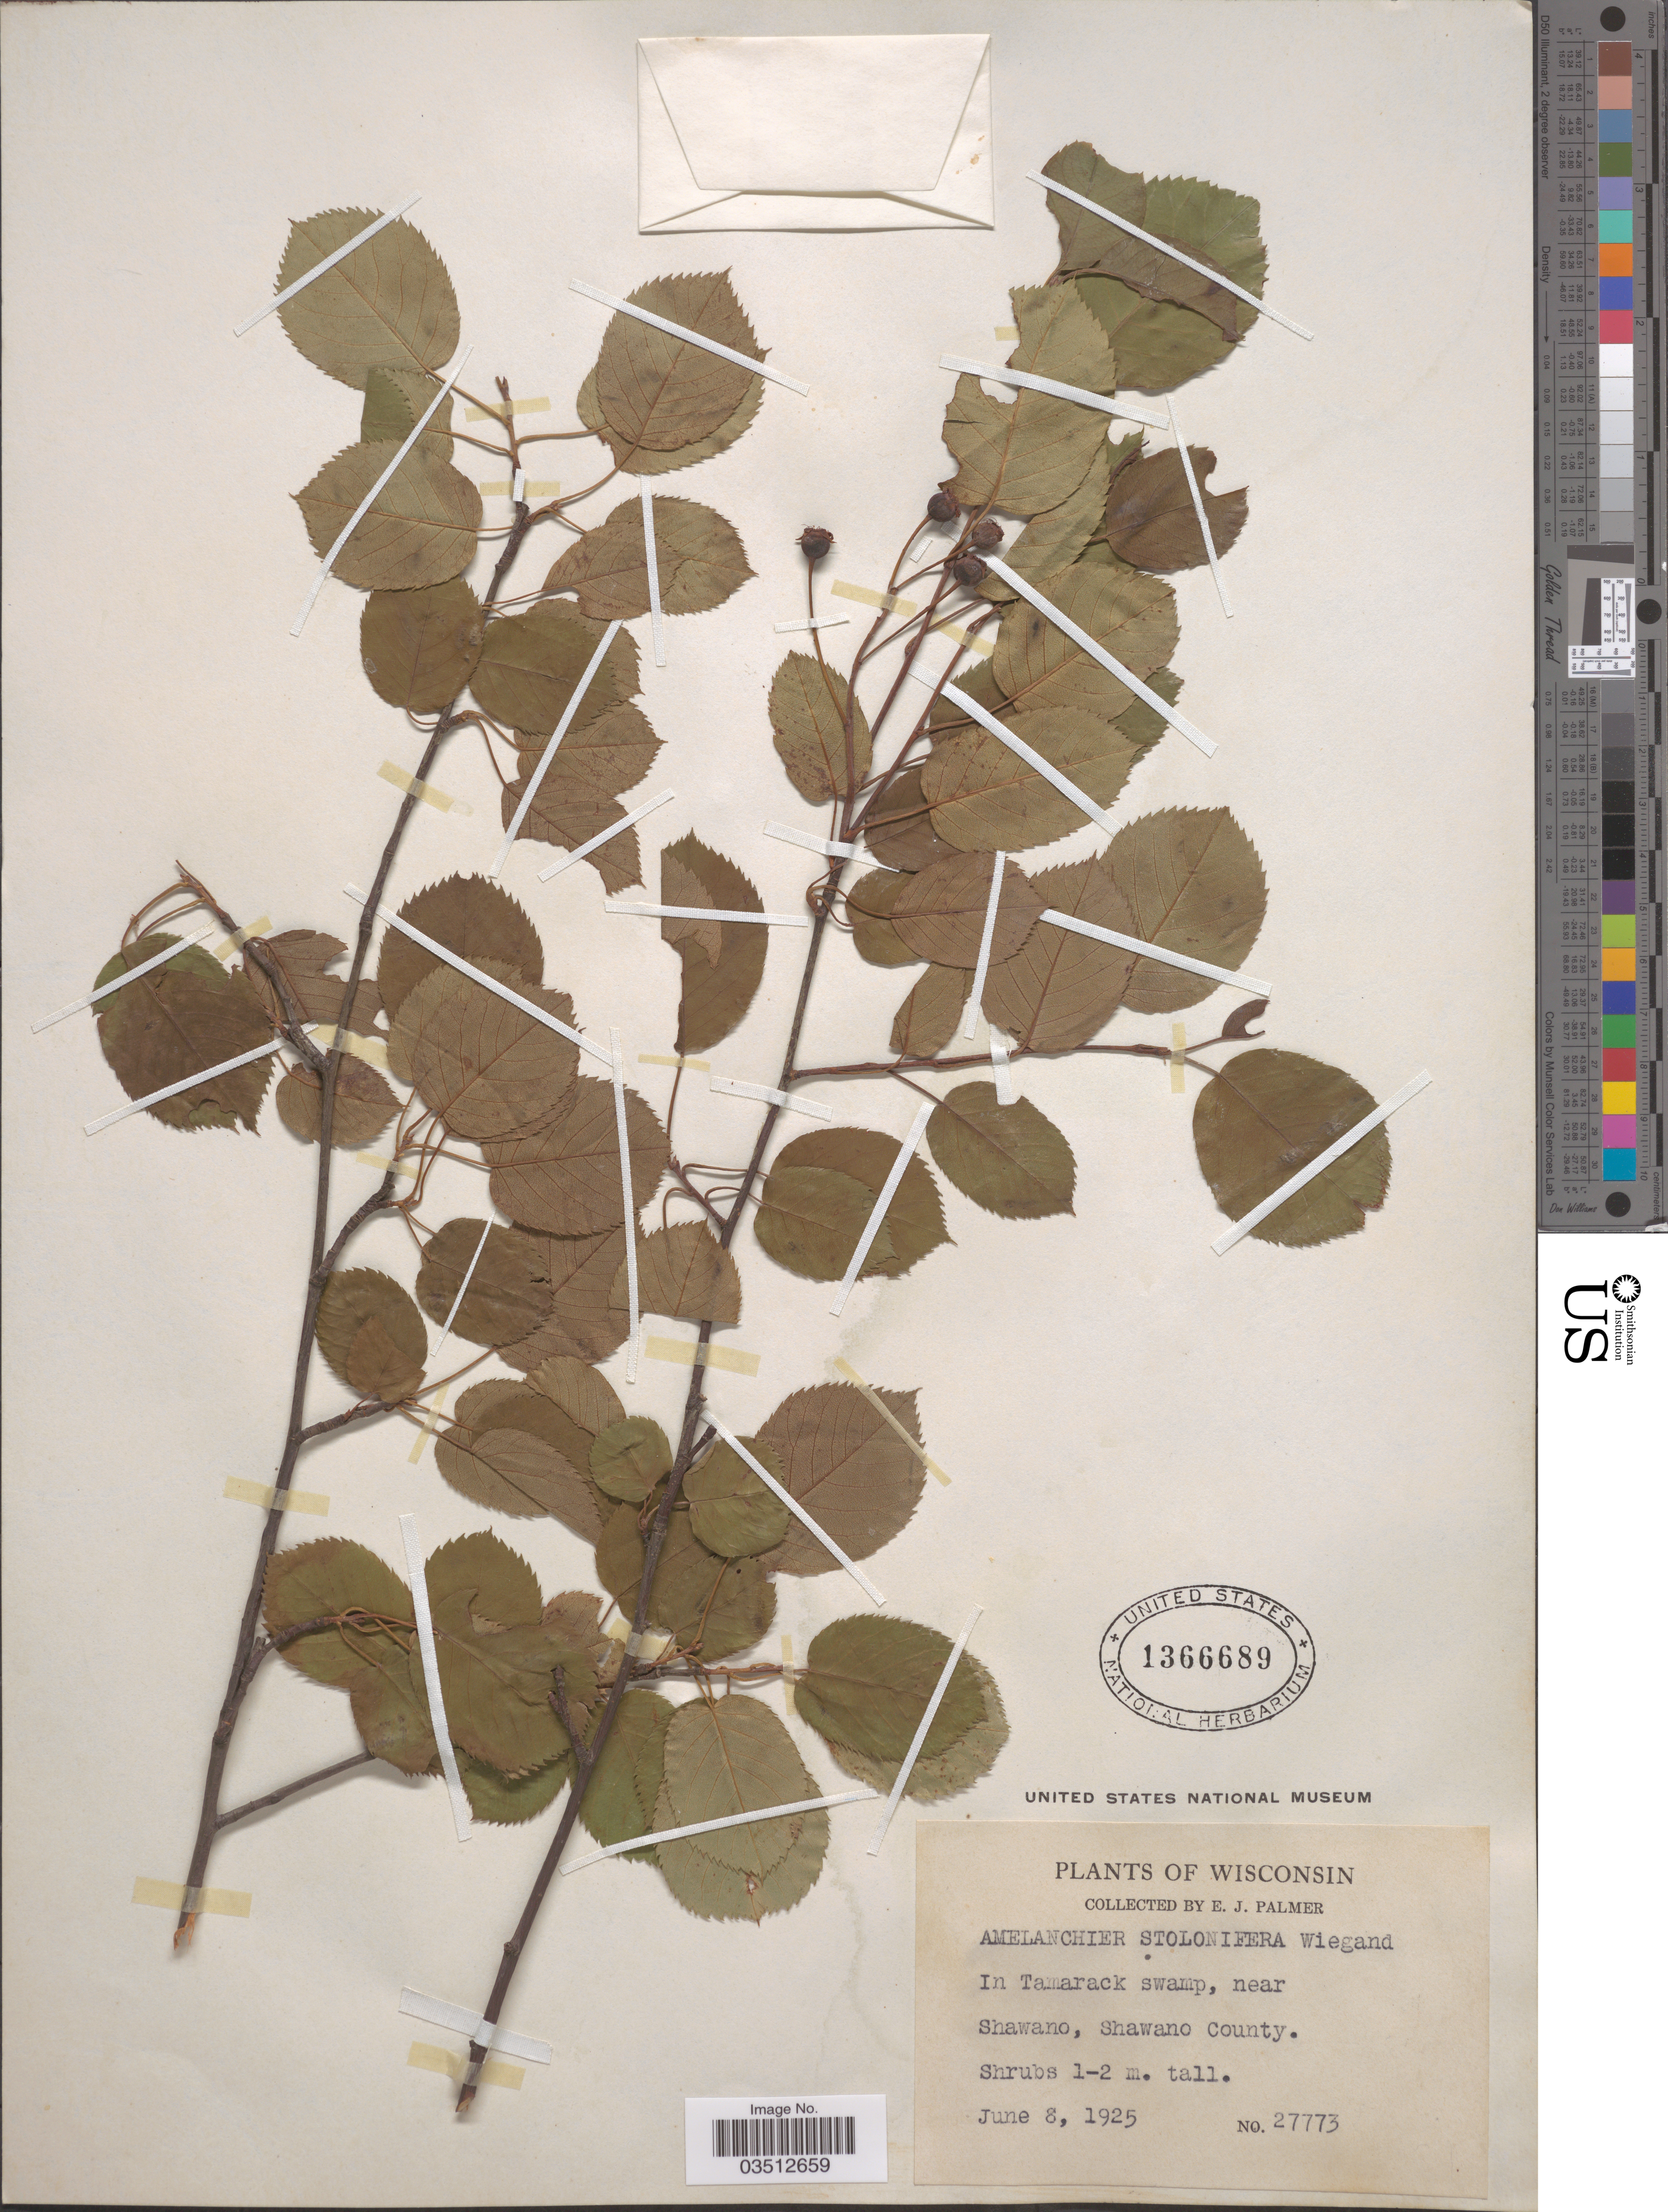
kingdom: Plantae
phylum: Tracheophyta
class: Magnoliopsida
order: Rosales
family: Rosaceae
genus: Amelanchier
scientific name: Amelanchier stolonifera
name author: Wiegand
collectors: E. J. Palmer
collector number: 27773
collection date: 1925-06-08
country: United States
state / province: Wisconsin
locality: In Tamarack swamp, near Shawano, Shawano County.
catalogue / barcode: US 1366689